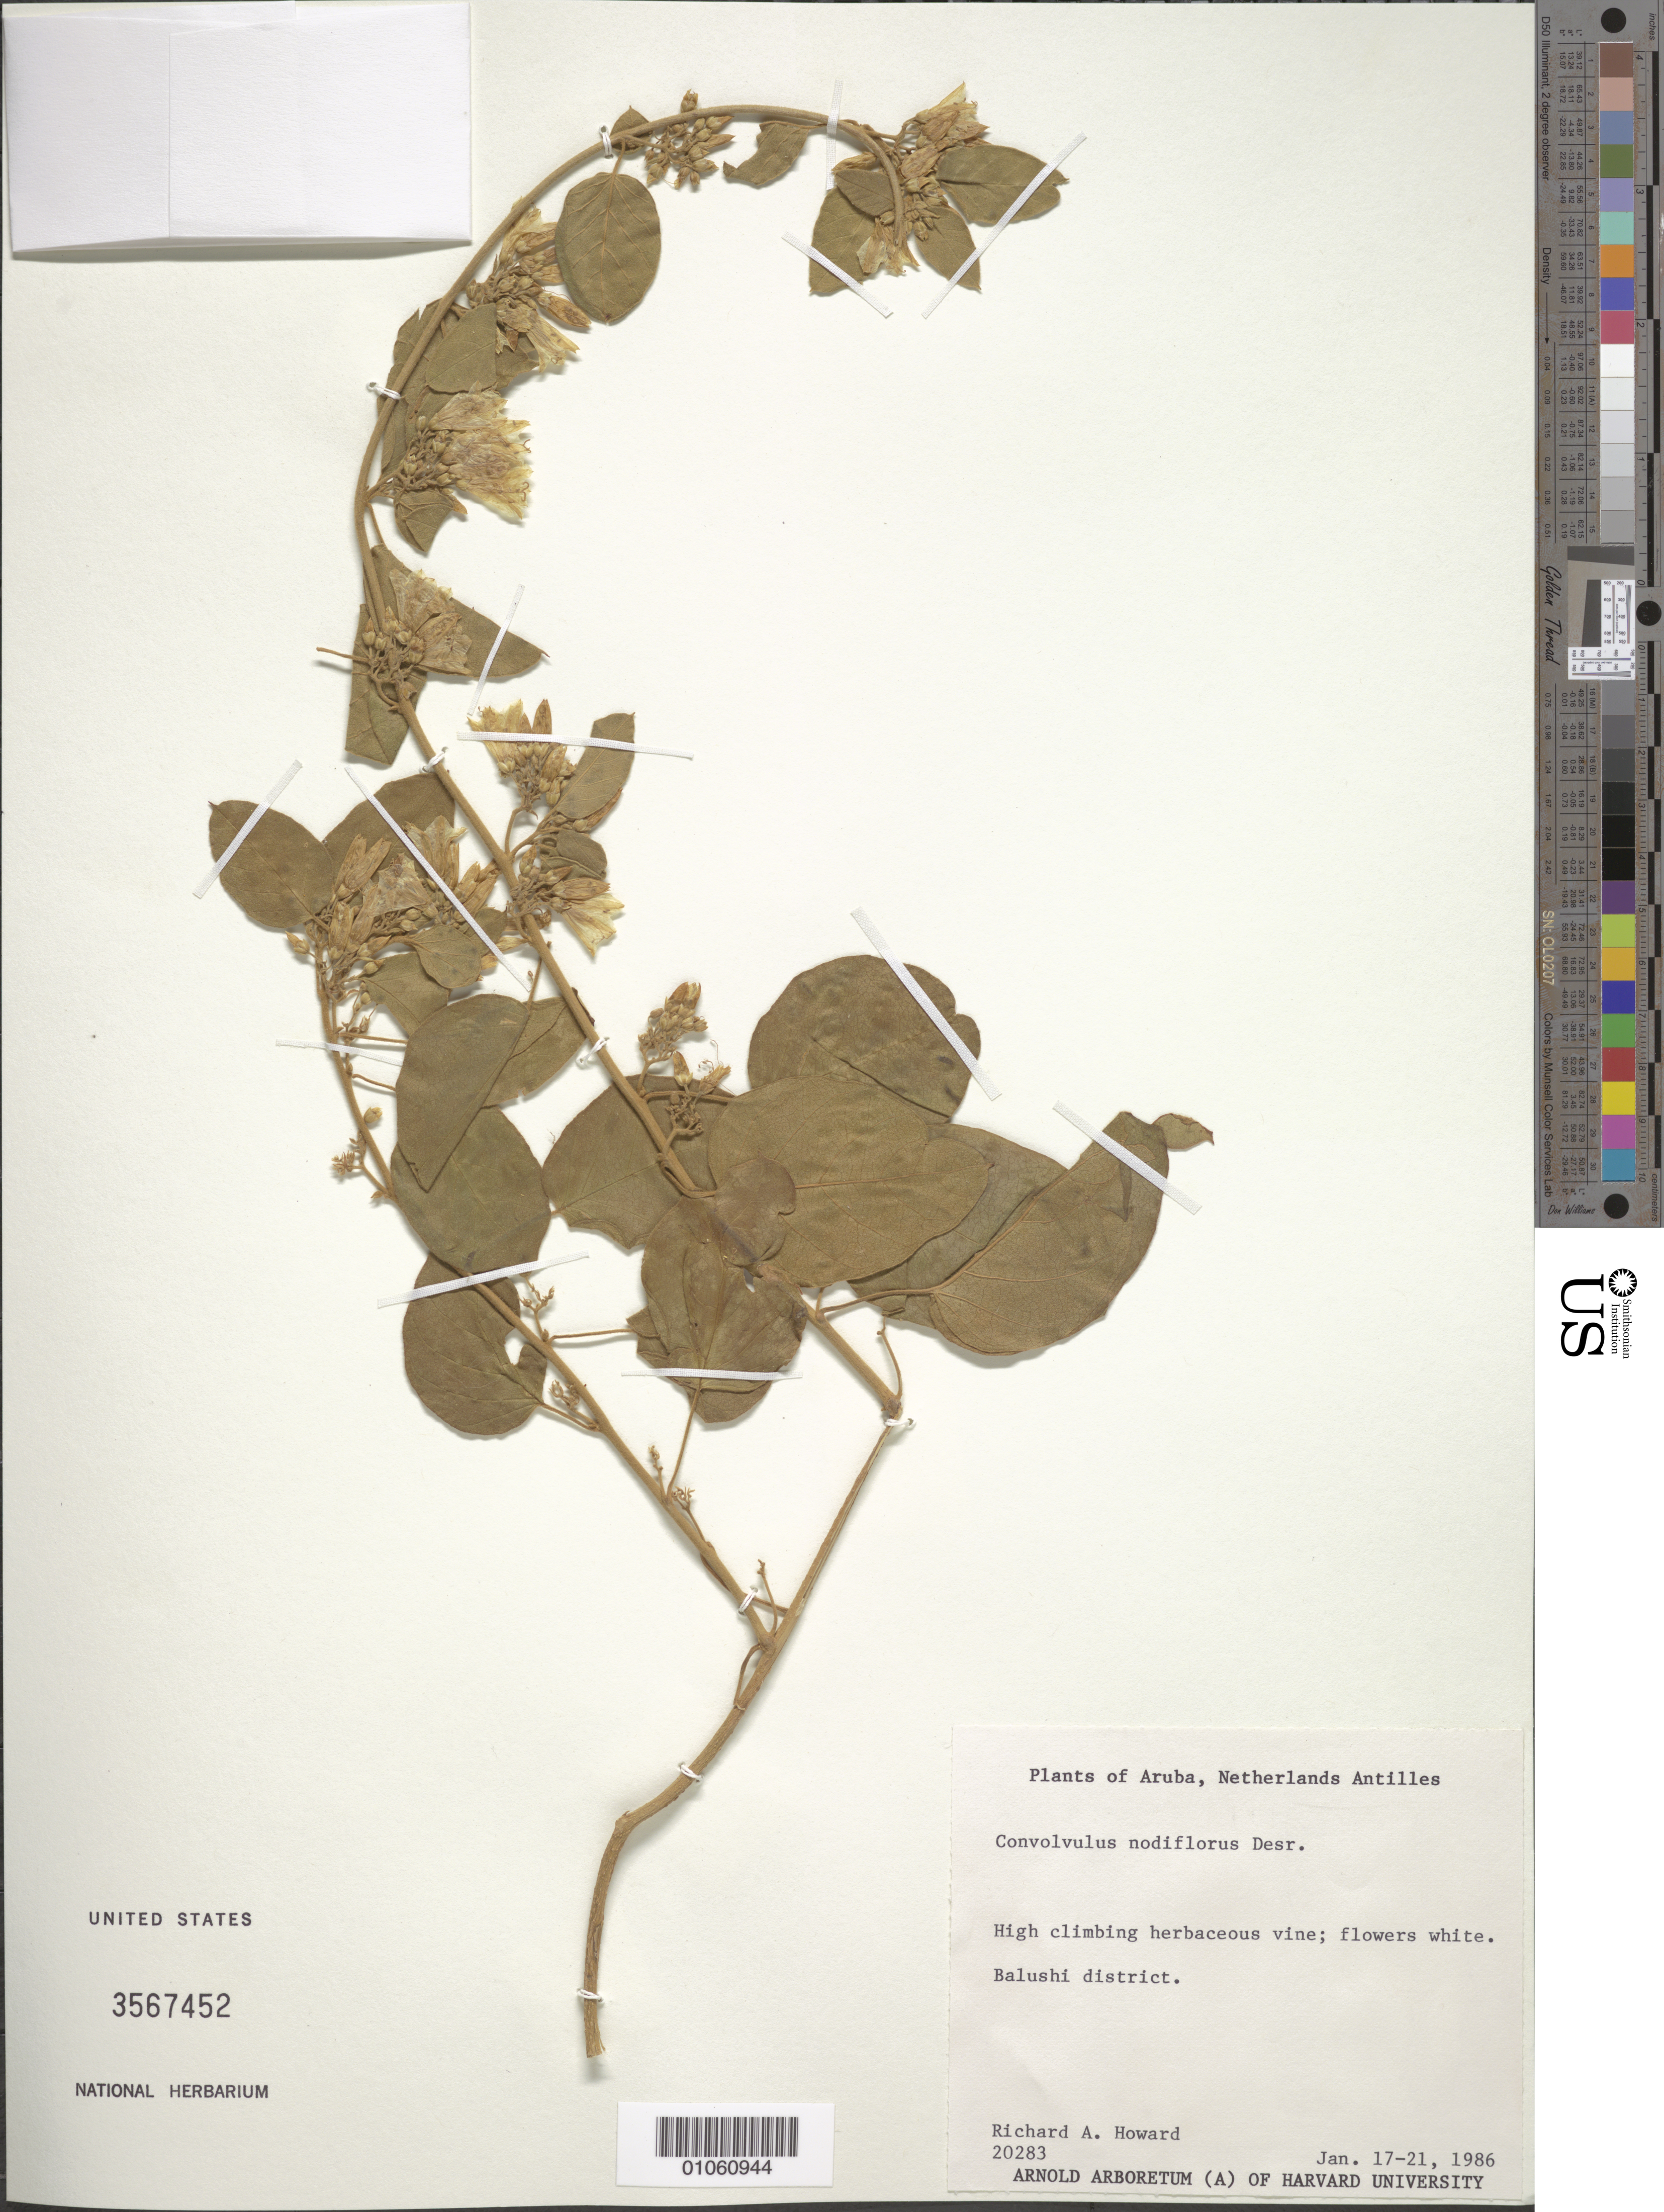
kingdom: Plantae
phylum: Tracheophyta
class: Magnoliopsida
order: Solanales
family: Convolvulaceae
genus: Convolvulus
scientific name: Convolvulus nodiflorus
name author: Desr.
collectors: R. A. Howard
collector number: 20283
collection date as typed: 17 Jan 1986 to 21 Jan 1986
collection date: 1986-01-17/1986-01-21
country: Aruba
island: Aruba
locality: Balushi district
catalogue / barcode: US 3567452